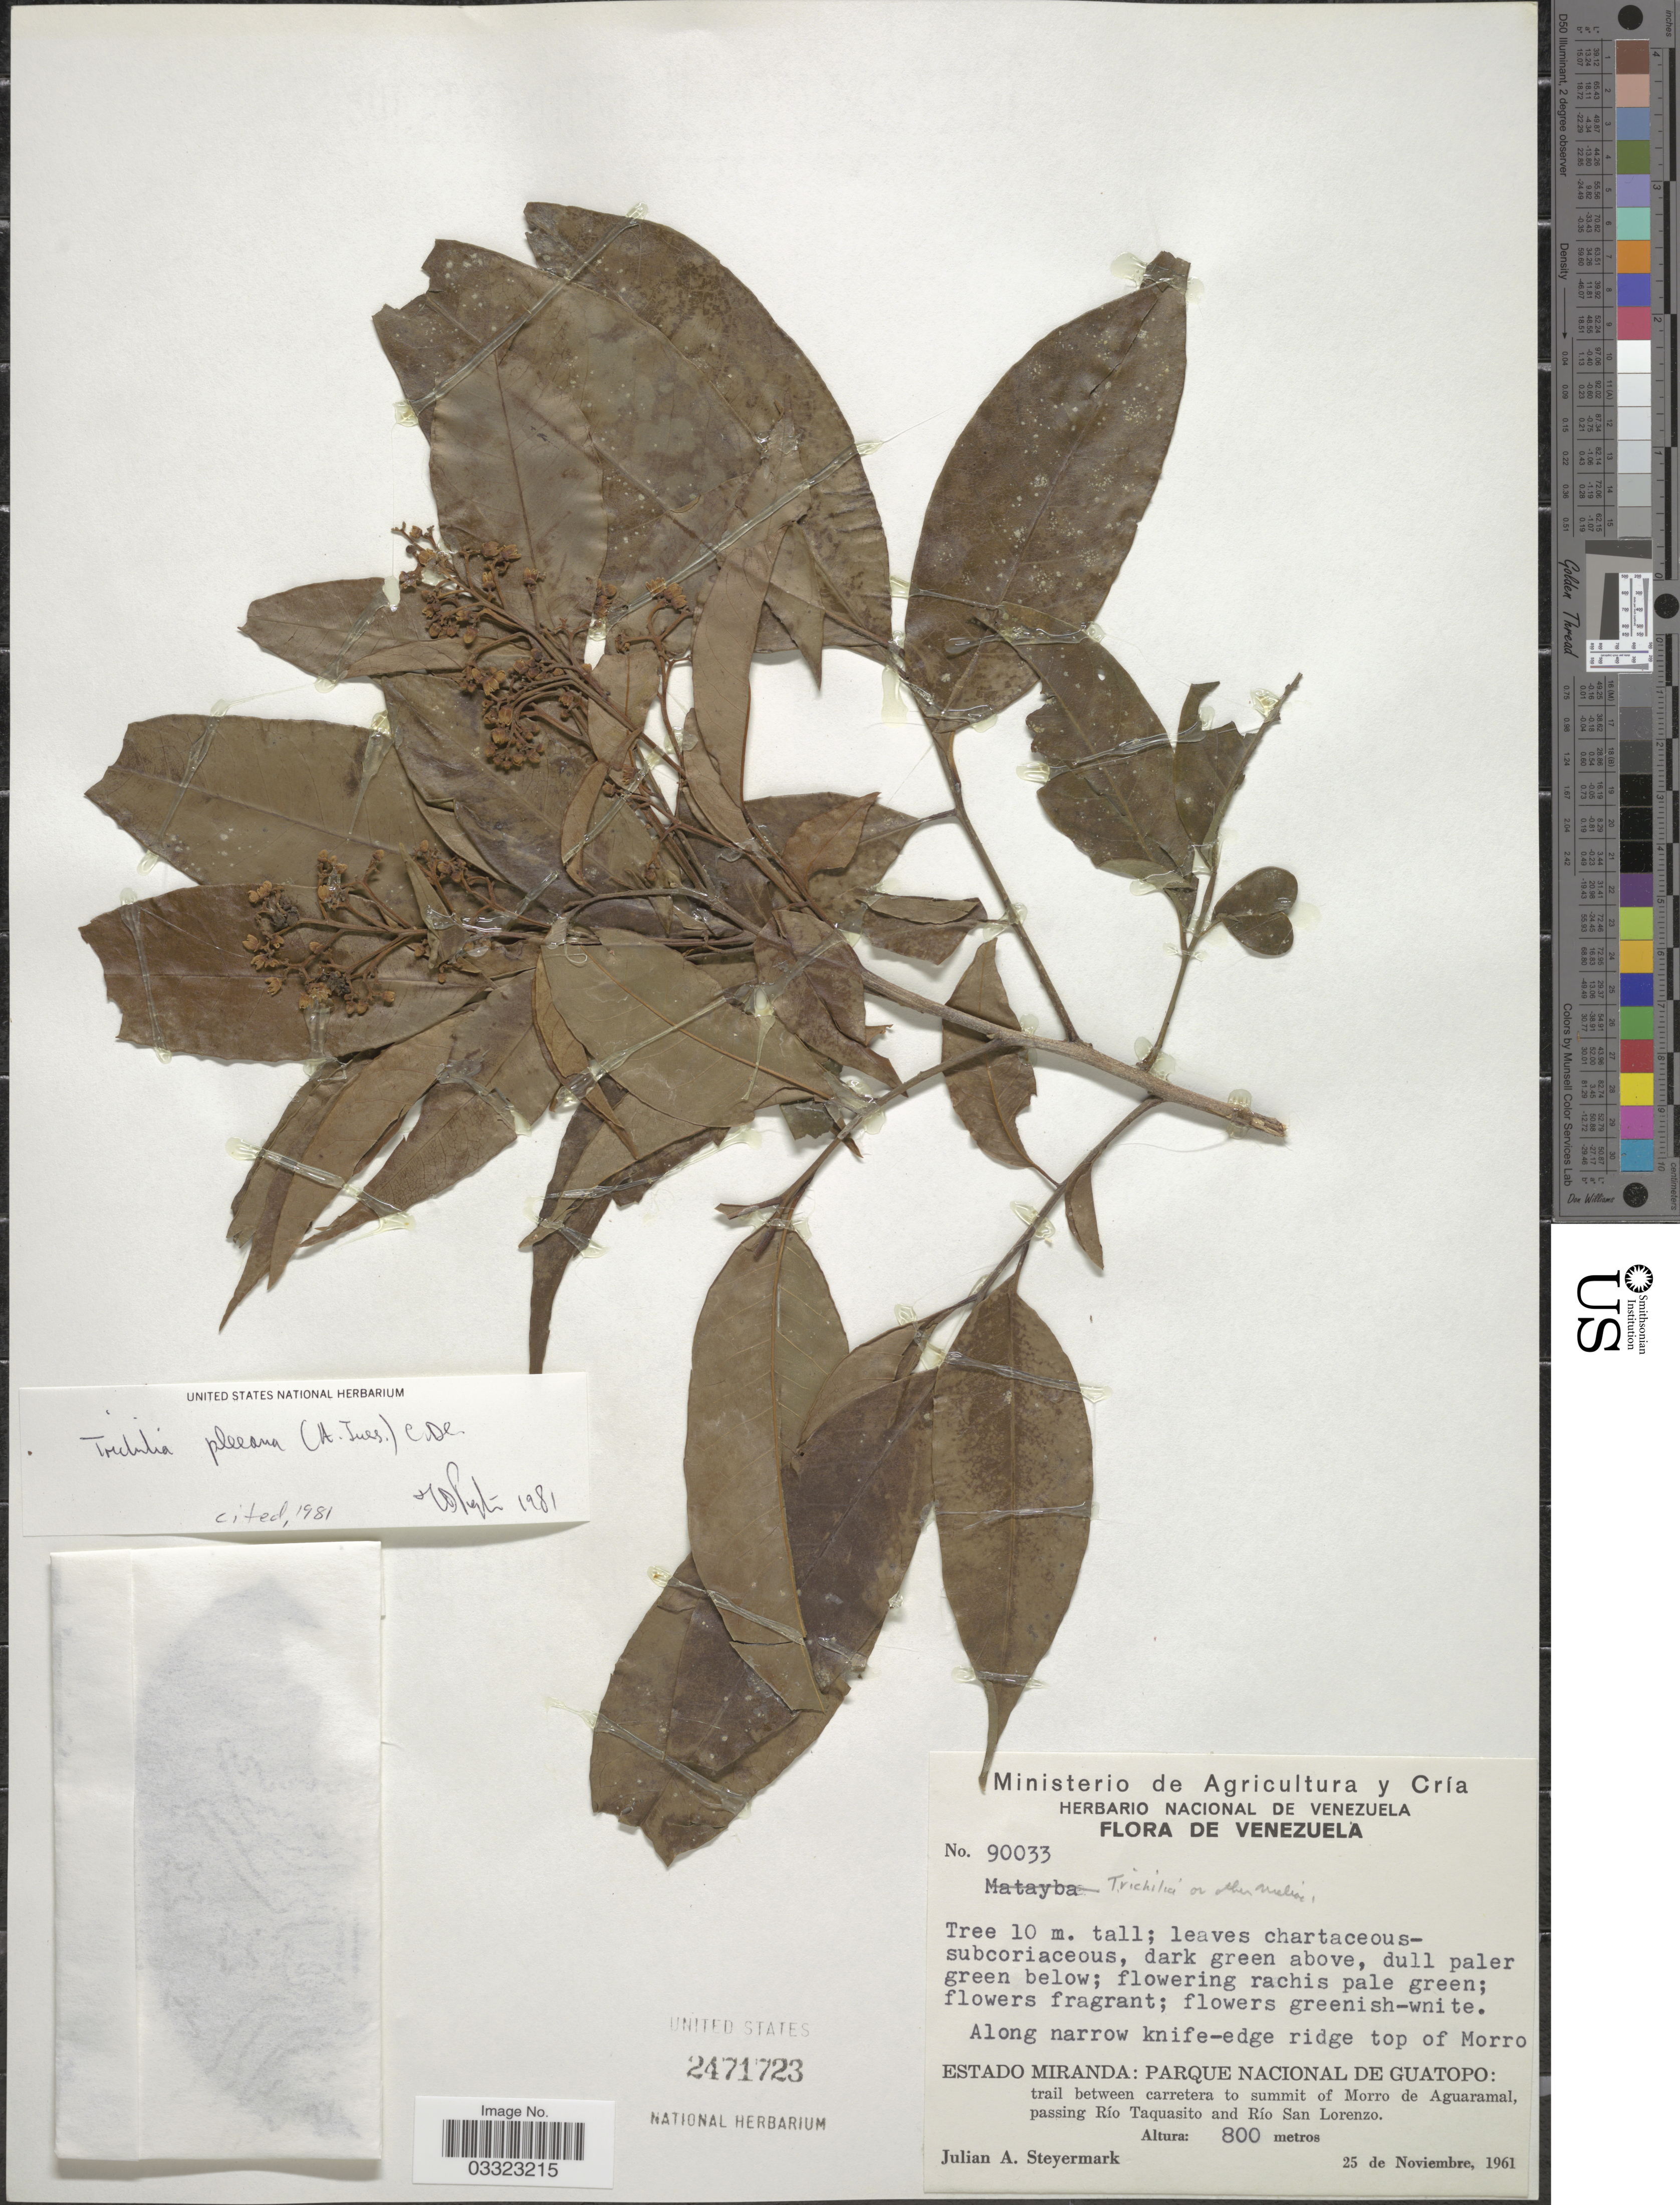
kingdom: Plantae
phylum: Tracheophyta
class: Magnoliopsida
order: Sapindales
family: Meliaceae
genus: Trichilia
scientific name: Trichilia pleeana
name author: (A. Juss.) C. DC.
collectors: J. Steyermark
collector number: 90033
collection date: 1961-11-25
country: Venezuela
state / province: Miranda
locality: Along narrow knife-edge ridge top of Morro. Parque Nacional de Guatopo: trail between carretera to summit of Morro de Aguaramal passing Río Taquasito and Río San Lorenzo.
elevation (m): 800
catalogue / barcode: US 2471723